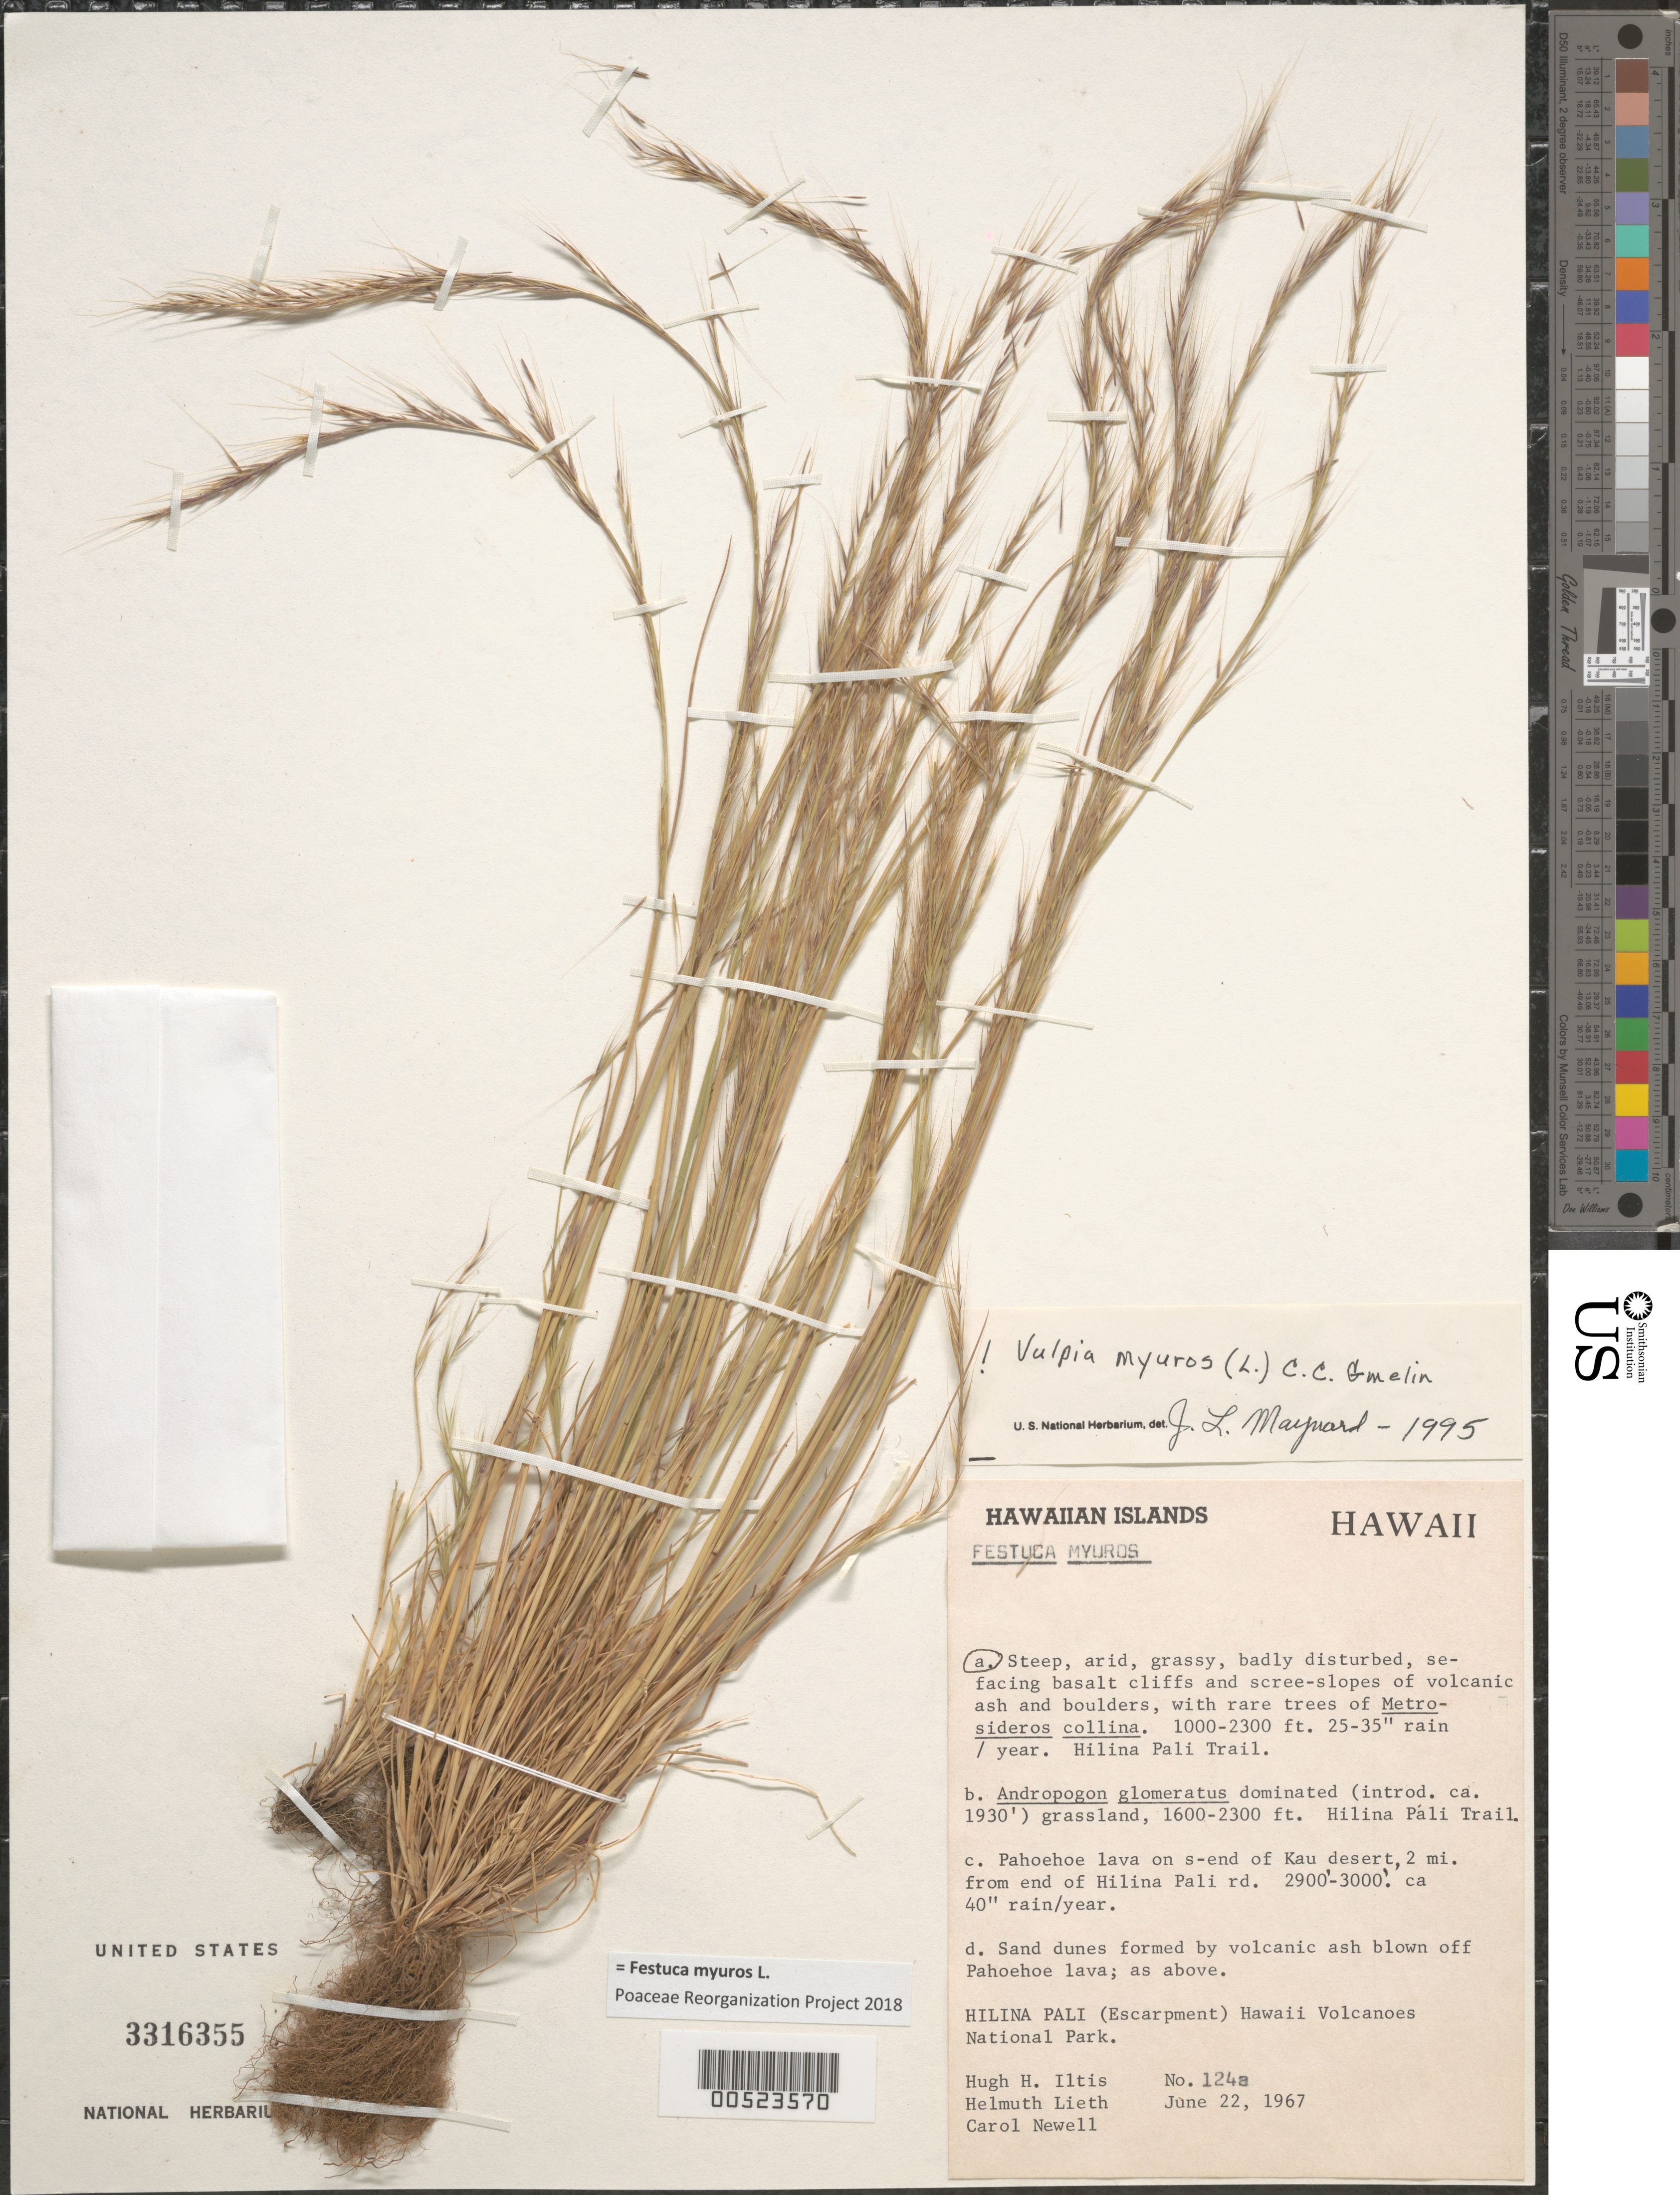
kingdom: Plantae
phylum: Tracheophyta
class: Liliopsida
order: Poales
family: Poaceae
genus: Festuca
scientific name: Festuca myuros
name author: L.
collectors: H. H. Iltis, H. Lieth & C. Newell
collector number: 124a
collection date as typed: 22 Jun 1967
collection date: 1967-06-22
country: United States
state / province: Hawaii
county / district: Hawaii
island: Hawaii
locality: Hilina Pali (Escarpment), Hawaii Volcanoes National Park, Hilina Pali Trail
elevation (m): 305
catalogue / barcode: US 3316355